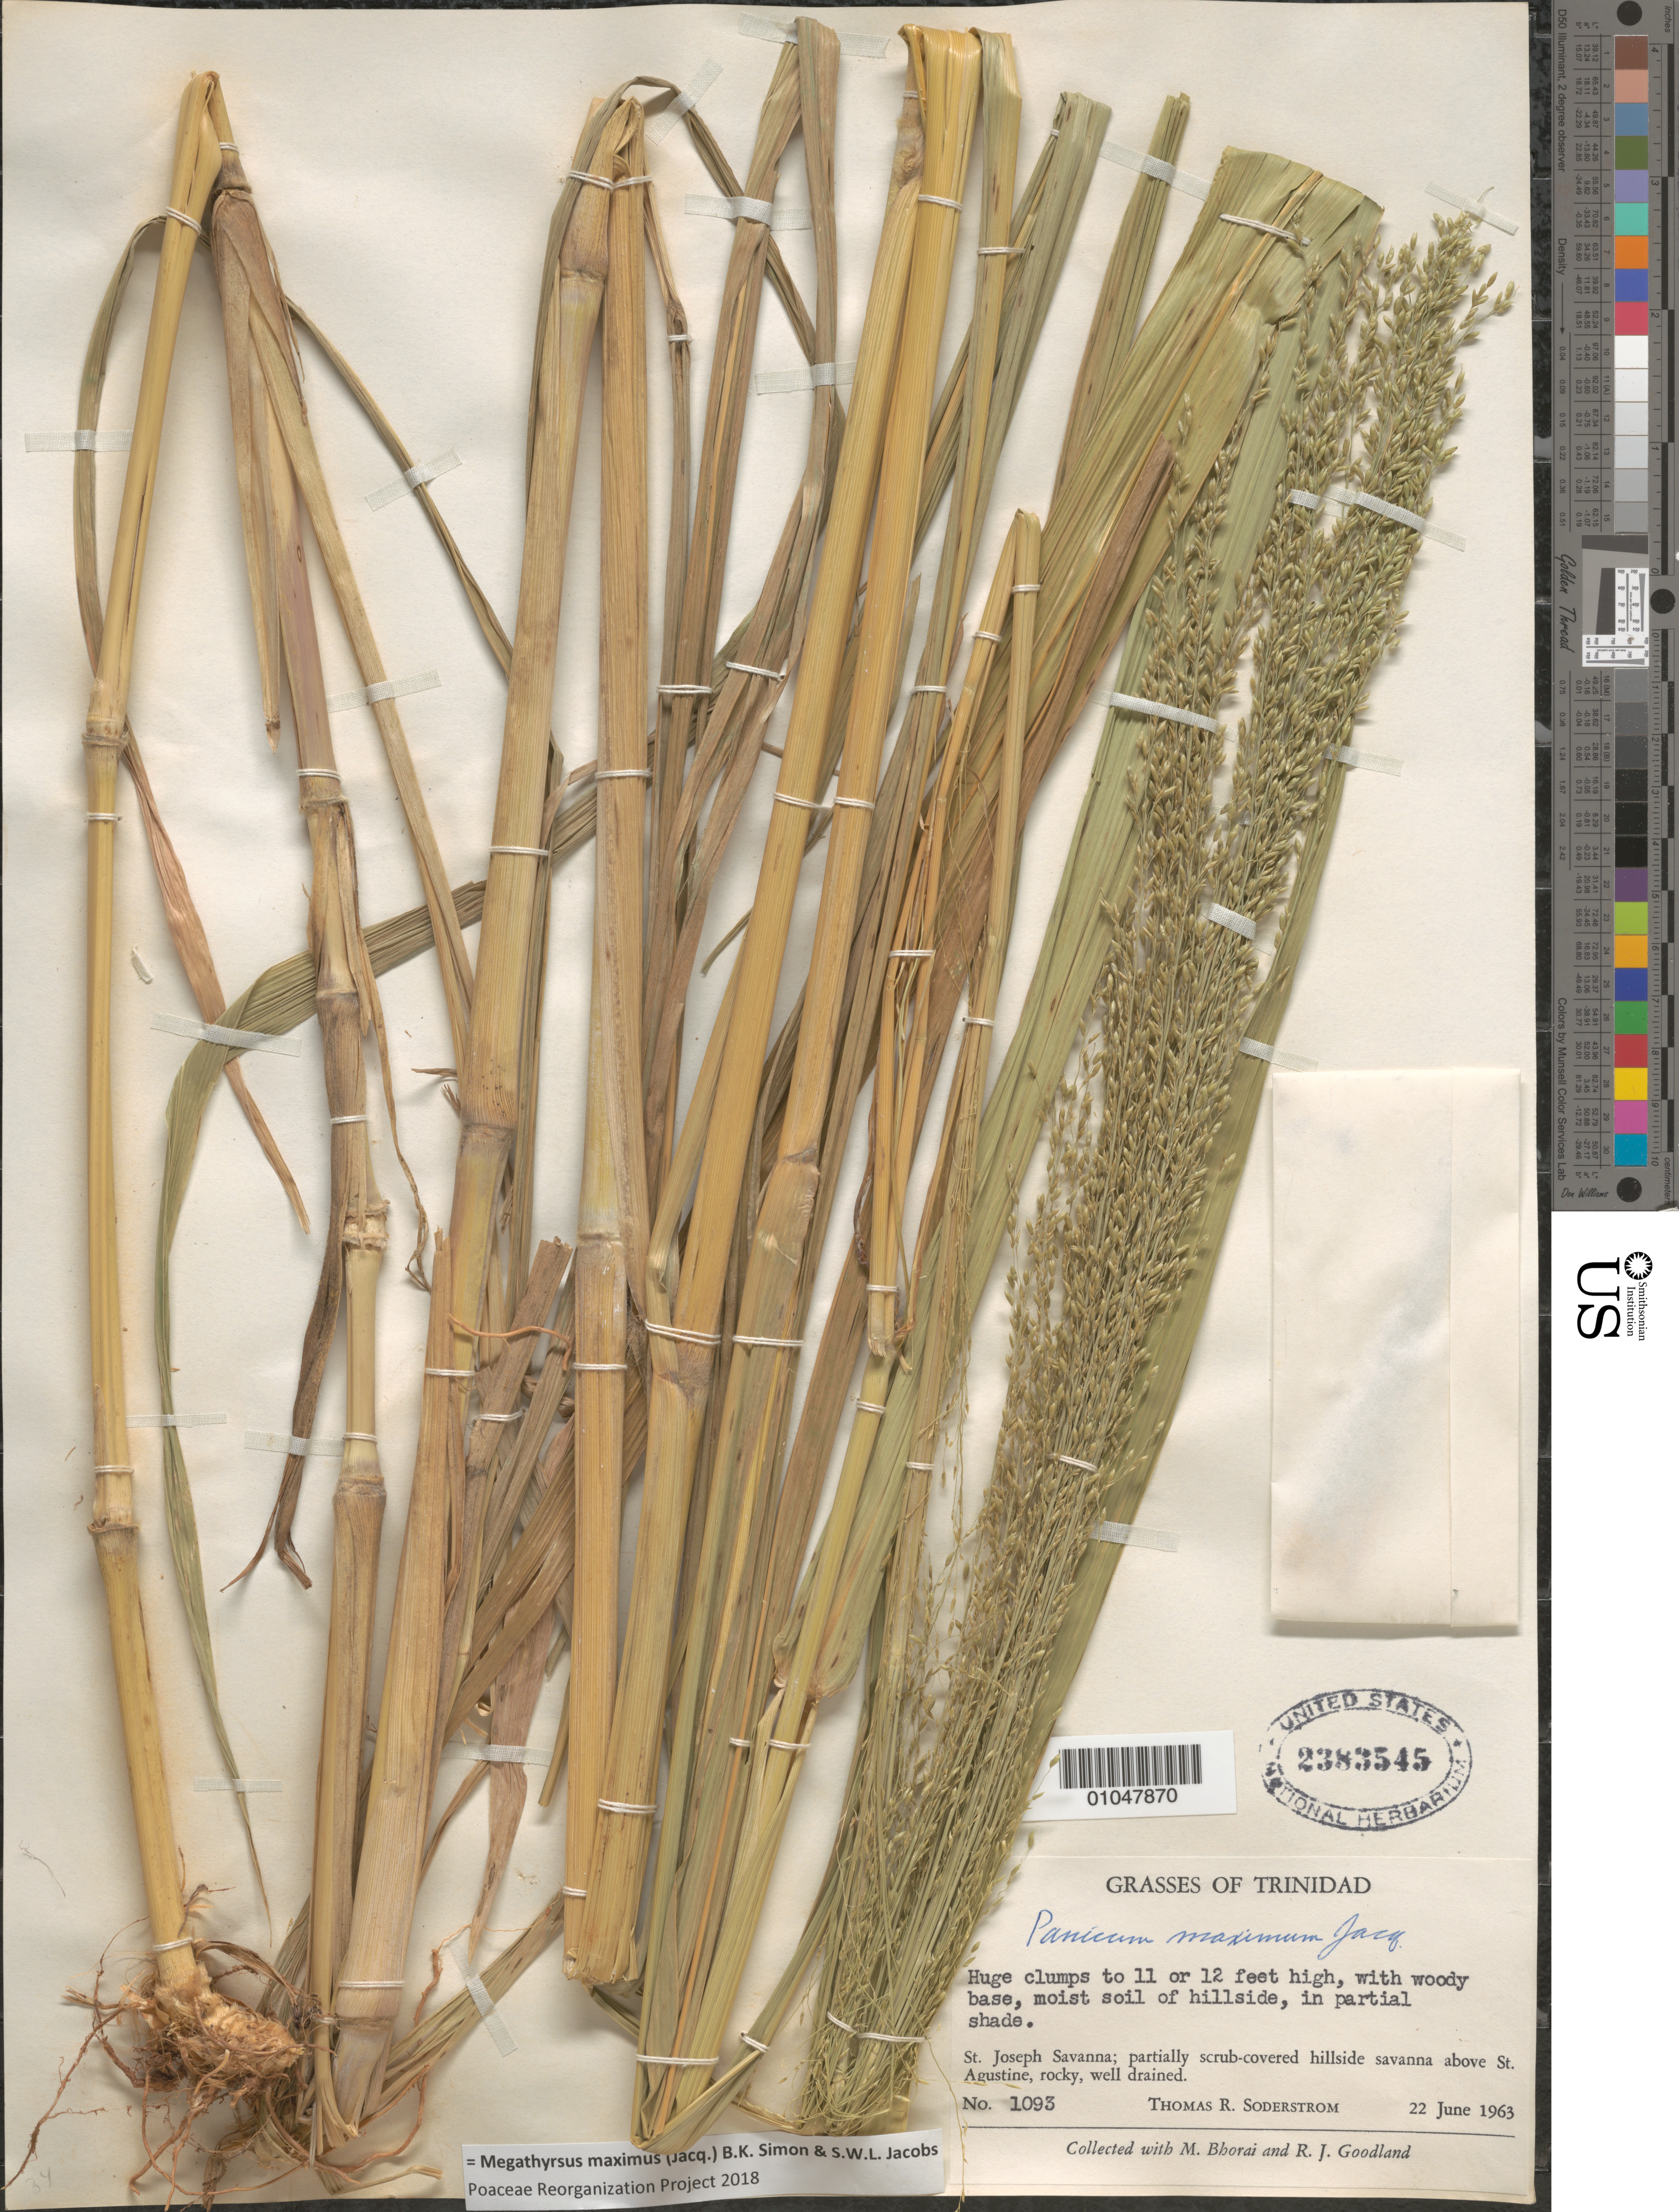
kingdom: Plantae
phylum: Tracheophyta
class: Liliopsida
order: Poales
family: Poaceae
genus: Panicum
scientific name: Panicum maximum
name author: Jacq.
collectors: T. R. Soderstrom, M. Bhorai & R. Goodland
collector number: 1093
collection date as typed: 22 Jun 1963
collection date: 1963-06-22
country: Trinidad and Tobago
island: Trinidad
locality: St. Joseph Savanna, scrub-covered hillside savanna above St. Augustine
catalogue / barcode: US 2383545